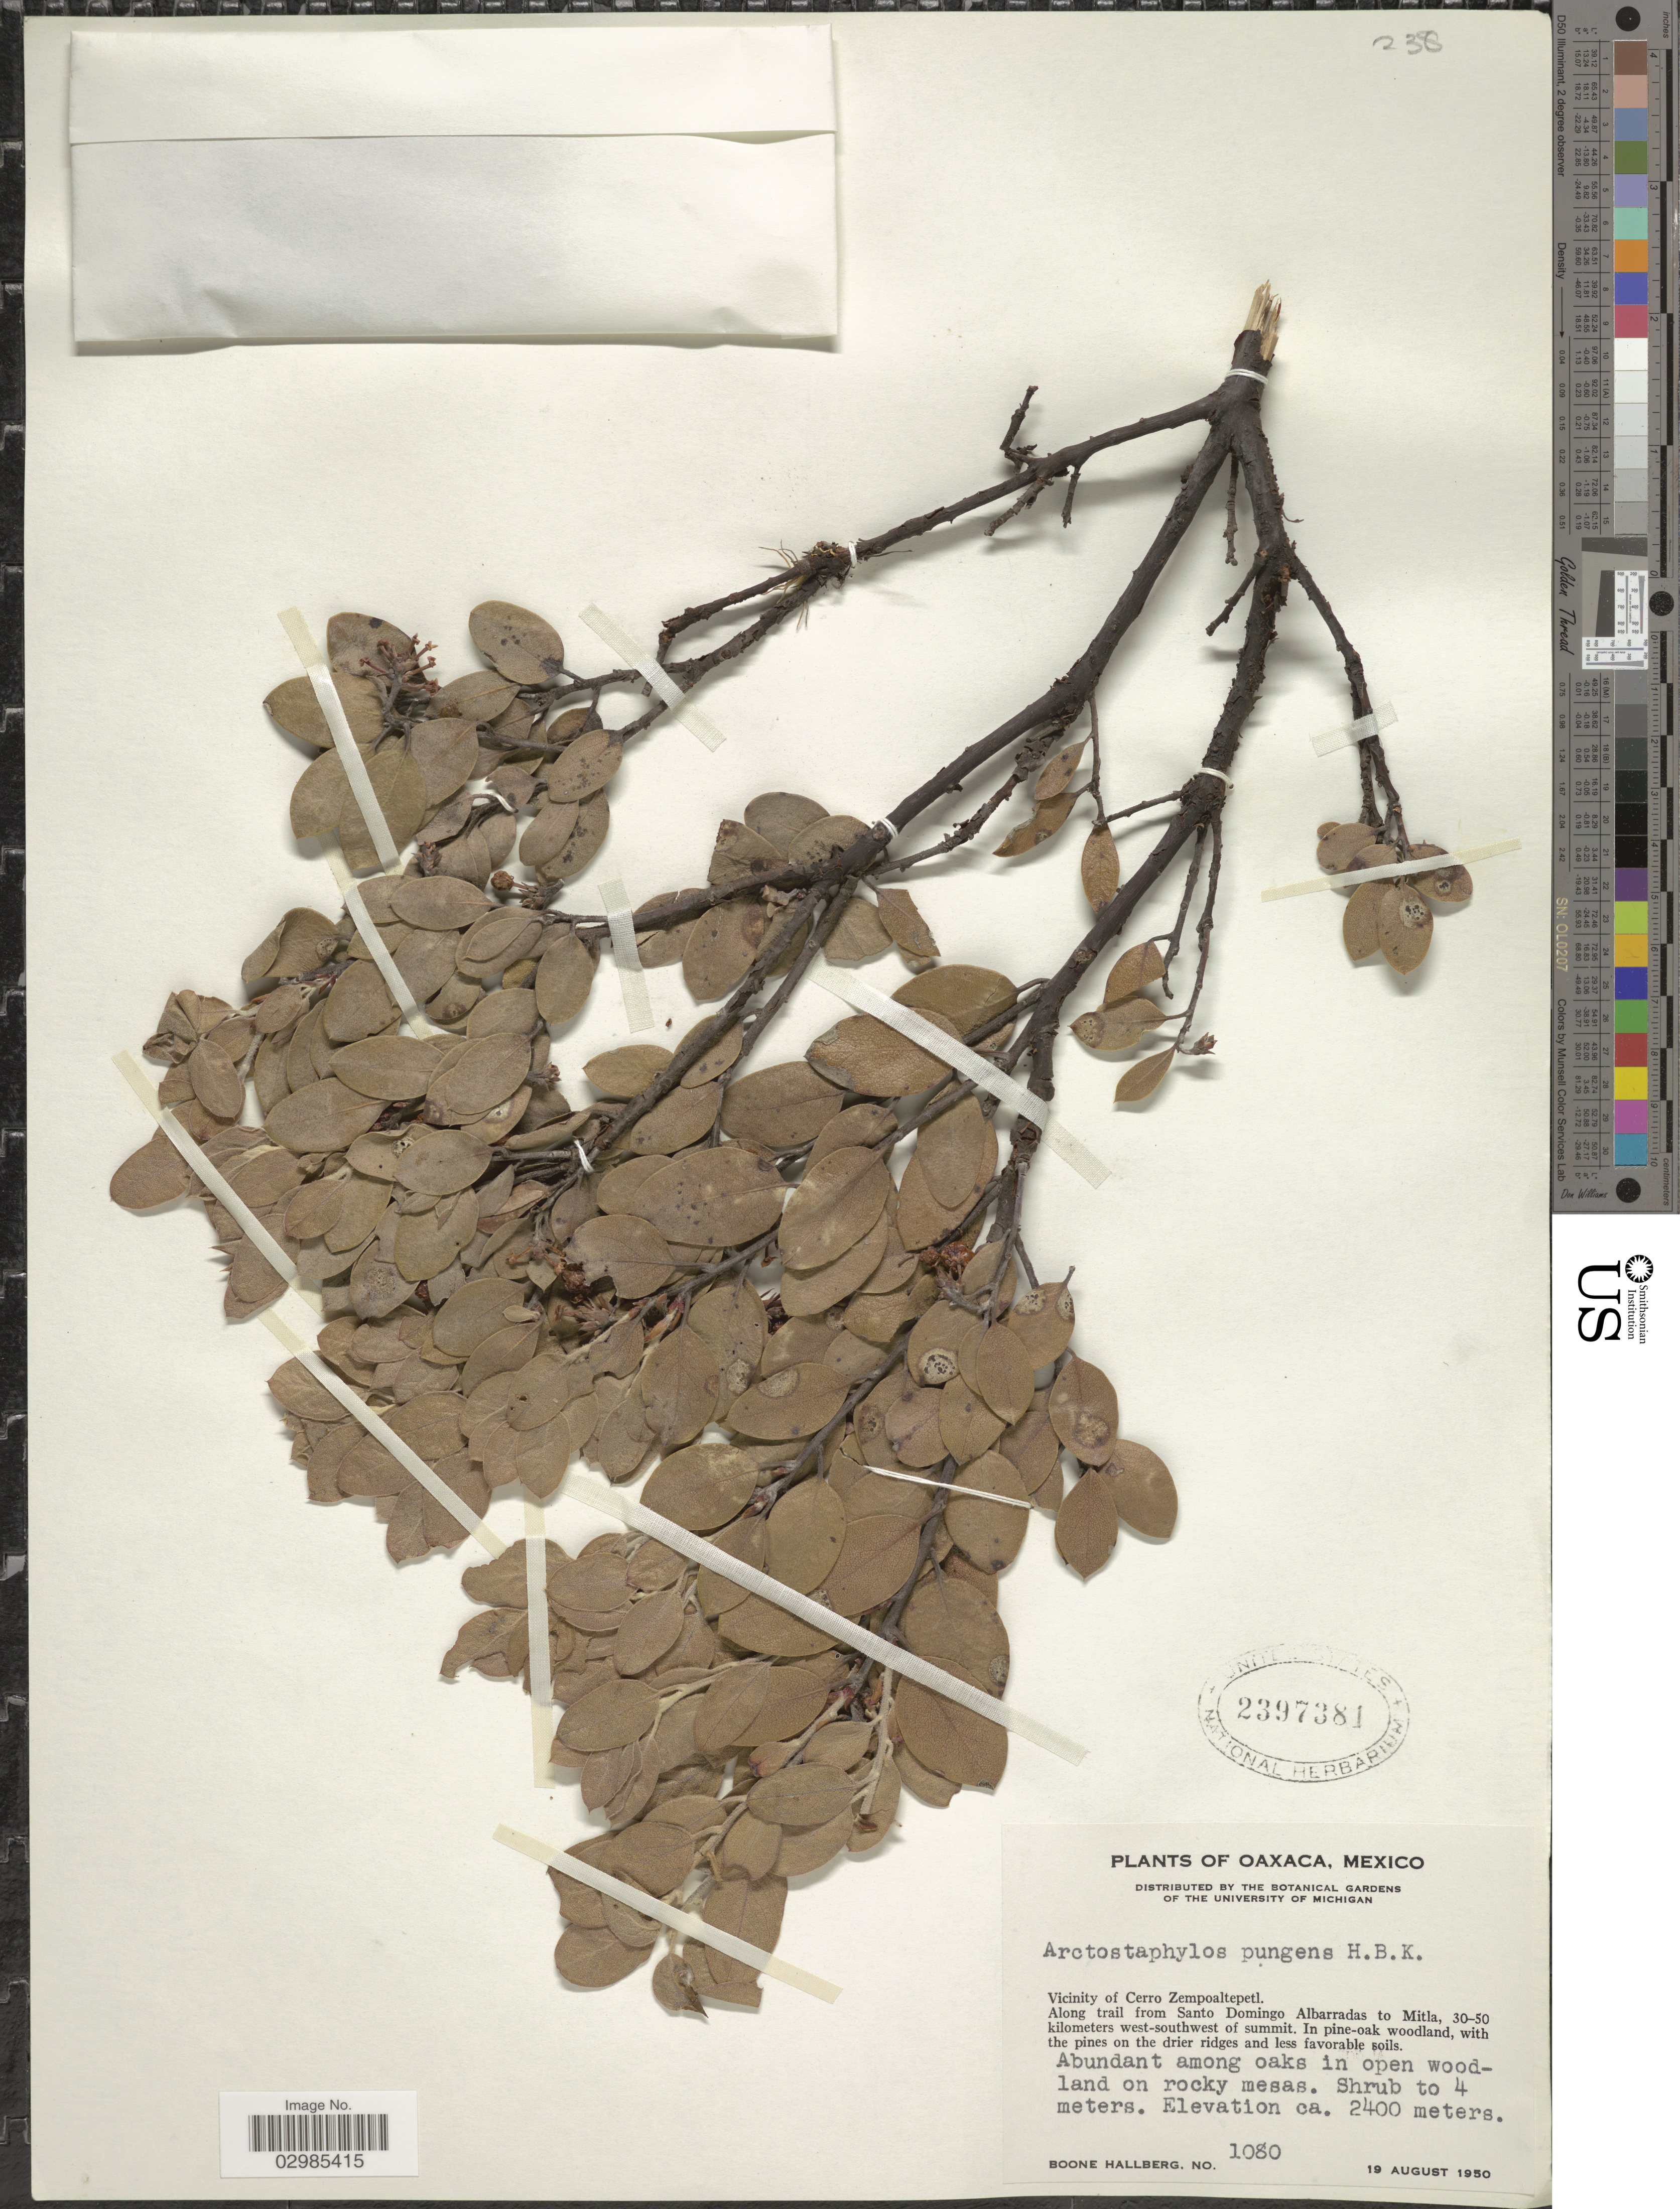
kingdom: Plantae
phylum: Tracheophyta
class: Magnoliopsida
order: Ericales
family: Ericaceae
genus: Arctostaphylos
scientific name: Arctostaphylos pungens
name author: Kunth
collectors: B. Hallberg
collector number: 1080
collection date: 1950-08-19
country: Mexico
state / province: Oaxaca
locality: Vicinity of Cerro Zempoaltepetl. Along trail from Santo Domingo, Albarradas to Mitla, 30-50 kilometers west-southwest of summit.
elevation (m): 2400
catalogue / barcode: US 2397381